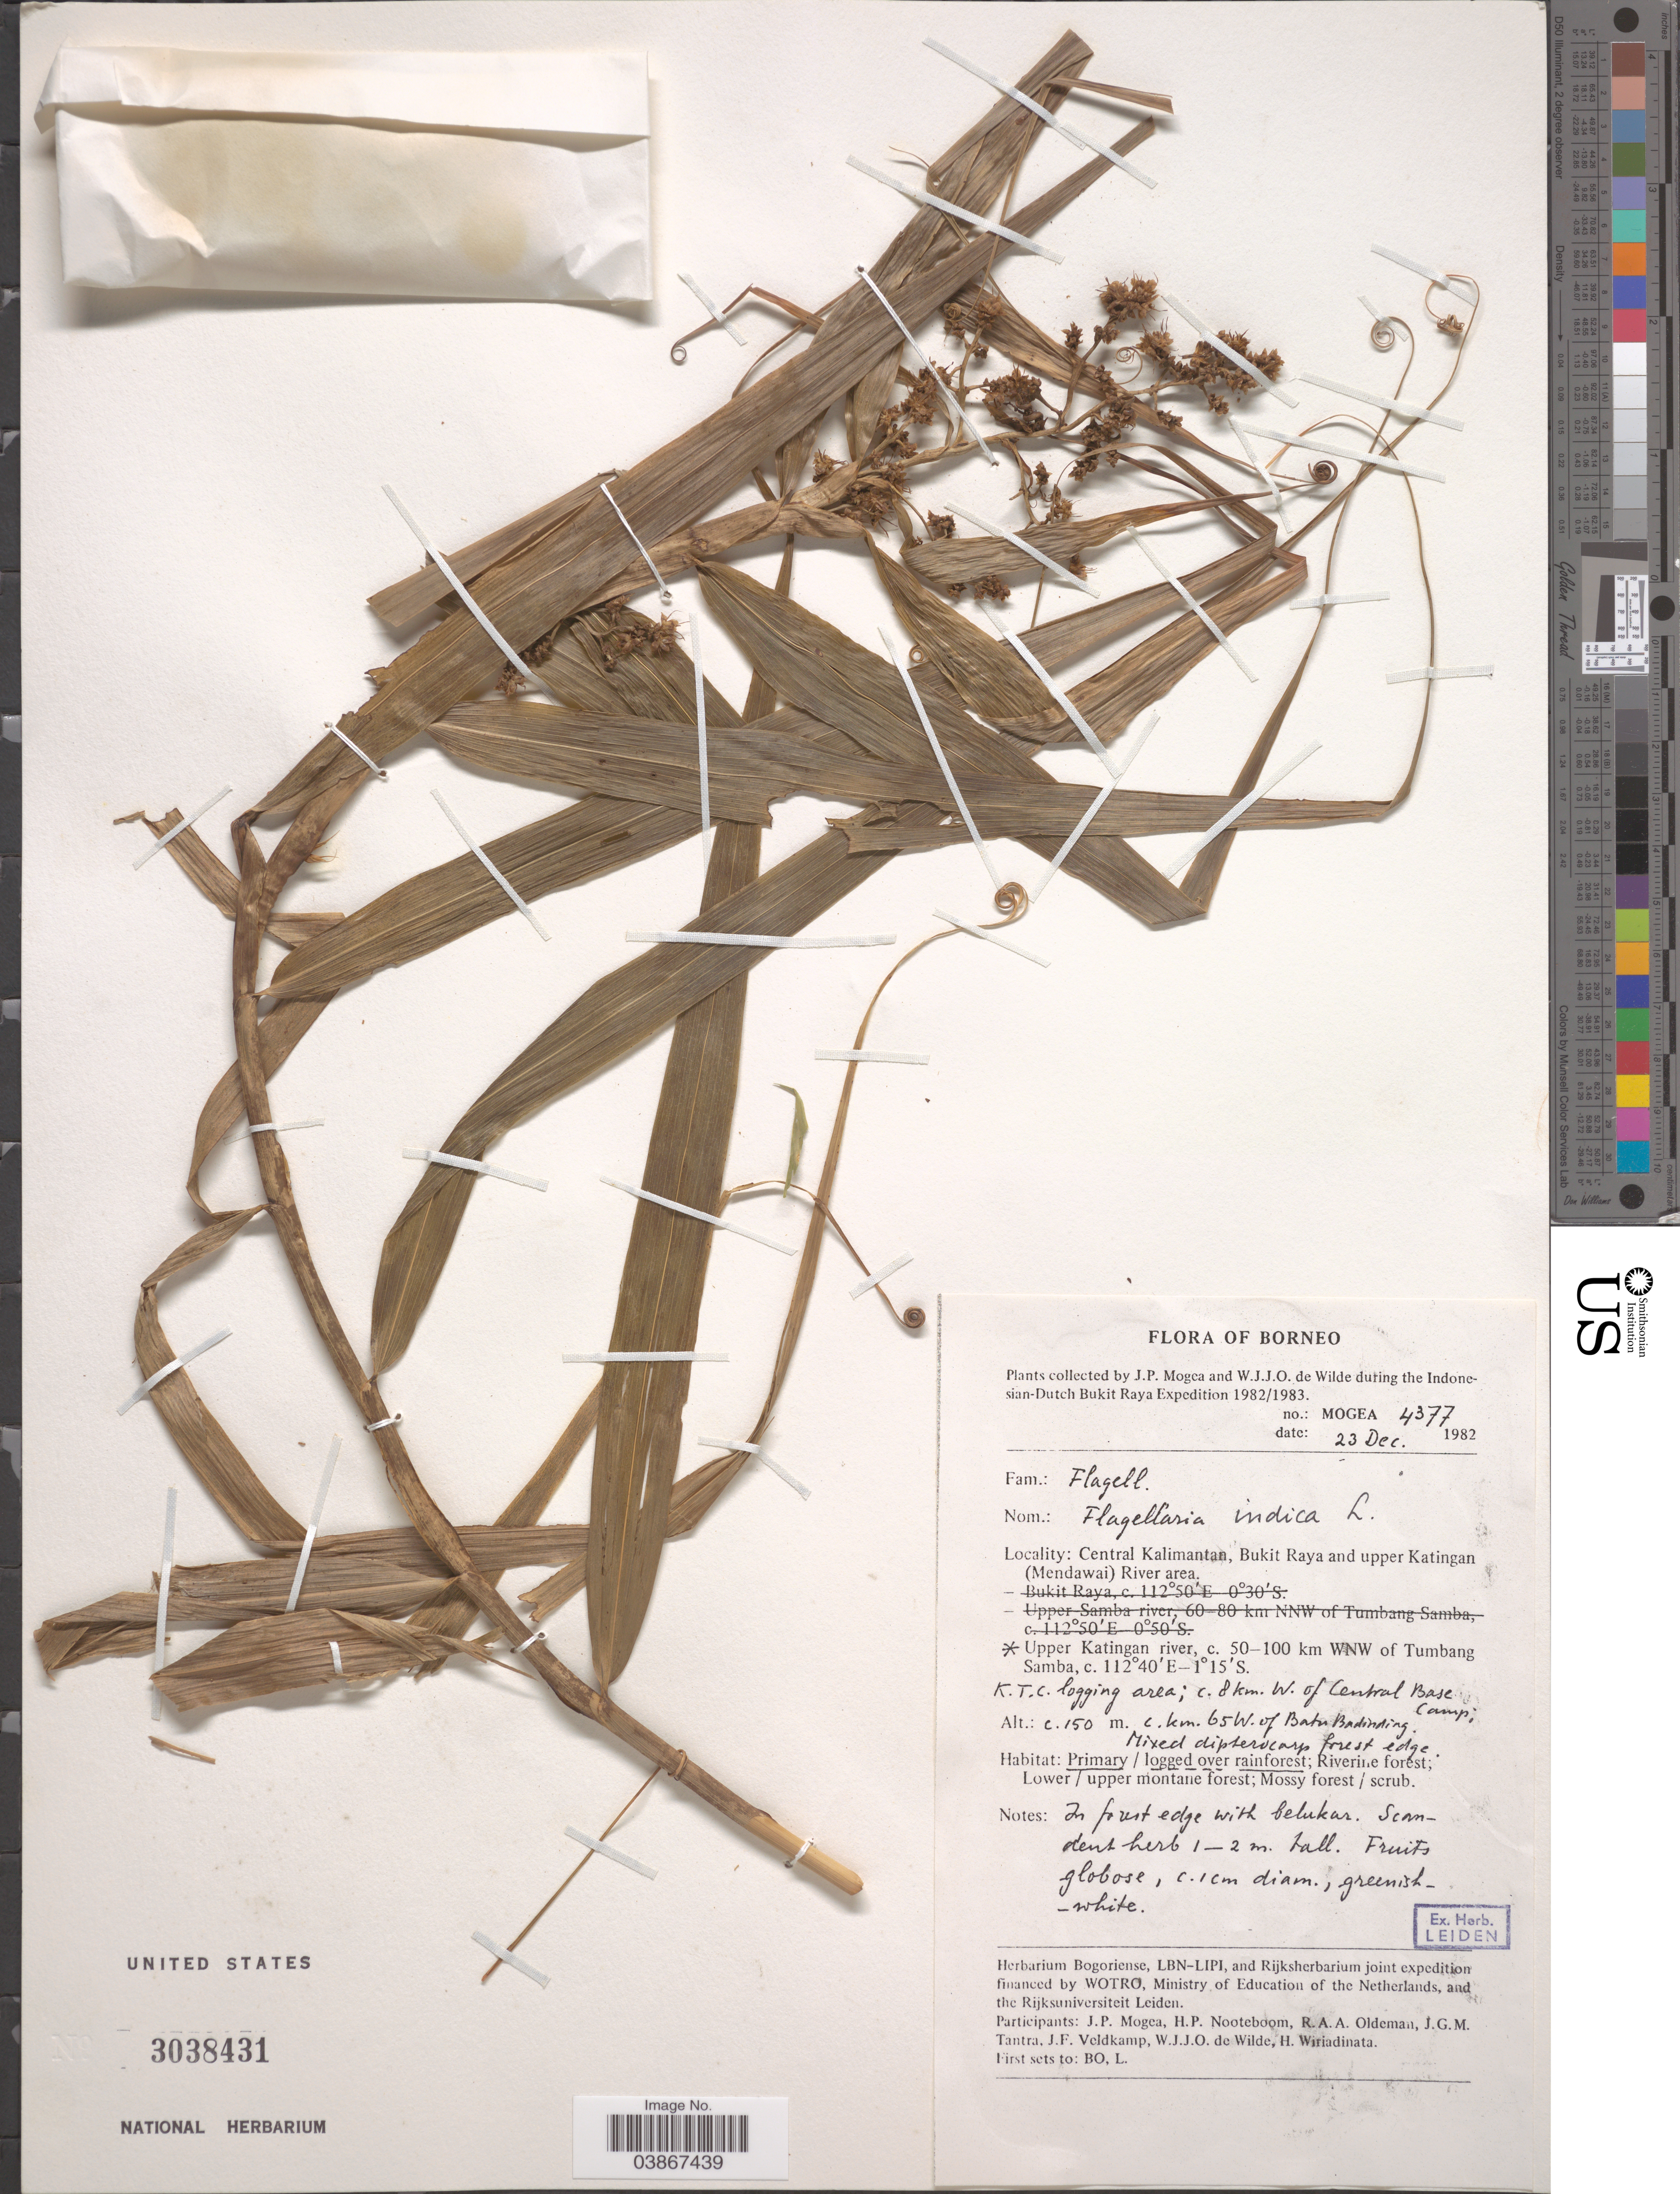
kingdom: Plantae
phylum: Tracheophyta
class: Liliopsida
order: Poales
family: Flagellariaceae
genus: Flagellaria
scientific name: Flagellaria indica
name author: L.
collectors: J. Mogea & W. J. de Wilde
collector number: MOGEA 4377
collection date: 1982-12-23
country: Indonesia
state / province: Kalimantan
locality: Borneo. Central Kalimantan, Bukit Raya and upper Katingan (Mendawai) River area. Upper Katingan river, c. 50-100 km WNW of Tumbang Samba. K.T.C. logging area; c. 8 km. W. of Central Base Camp; c. km 65W of Batu Badinding.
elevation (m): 150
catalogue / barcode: US 3038431